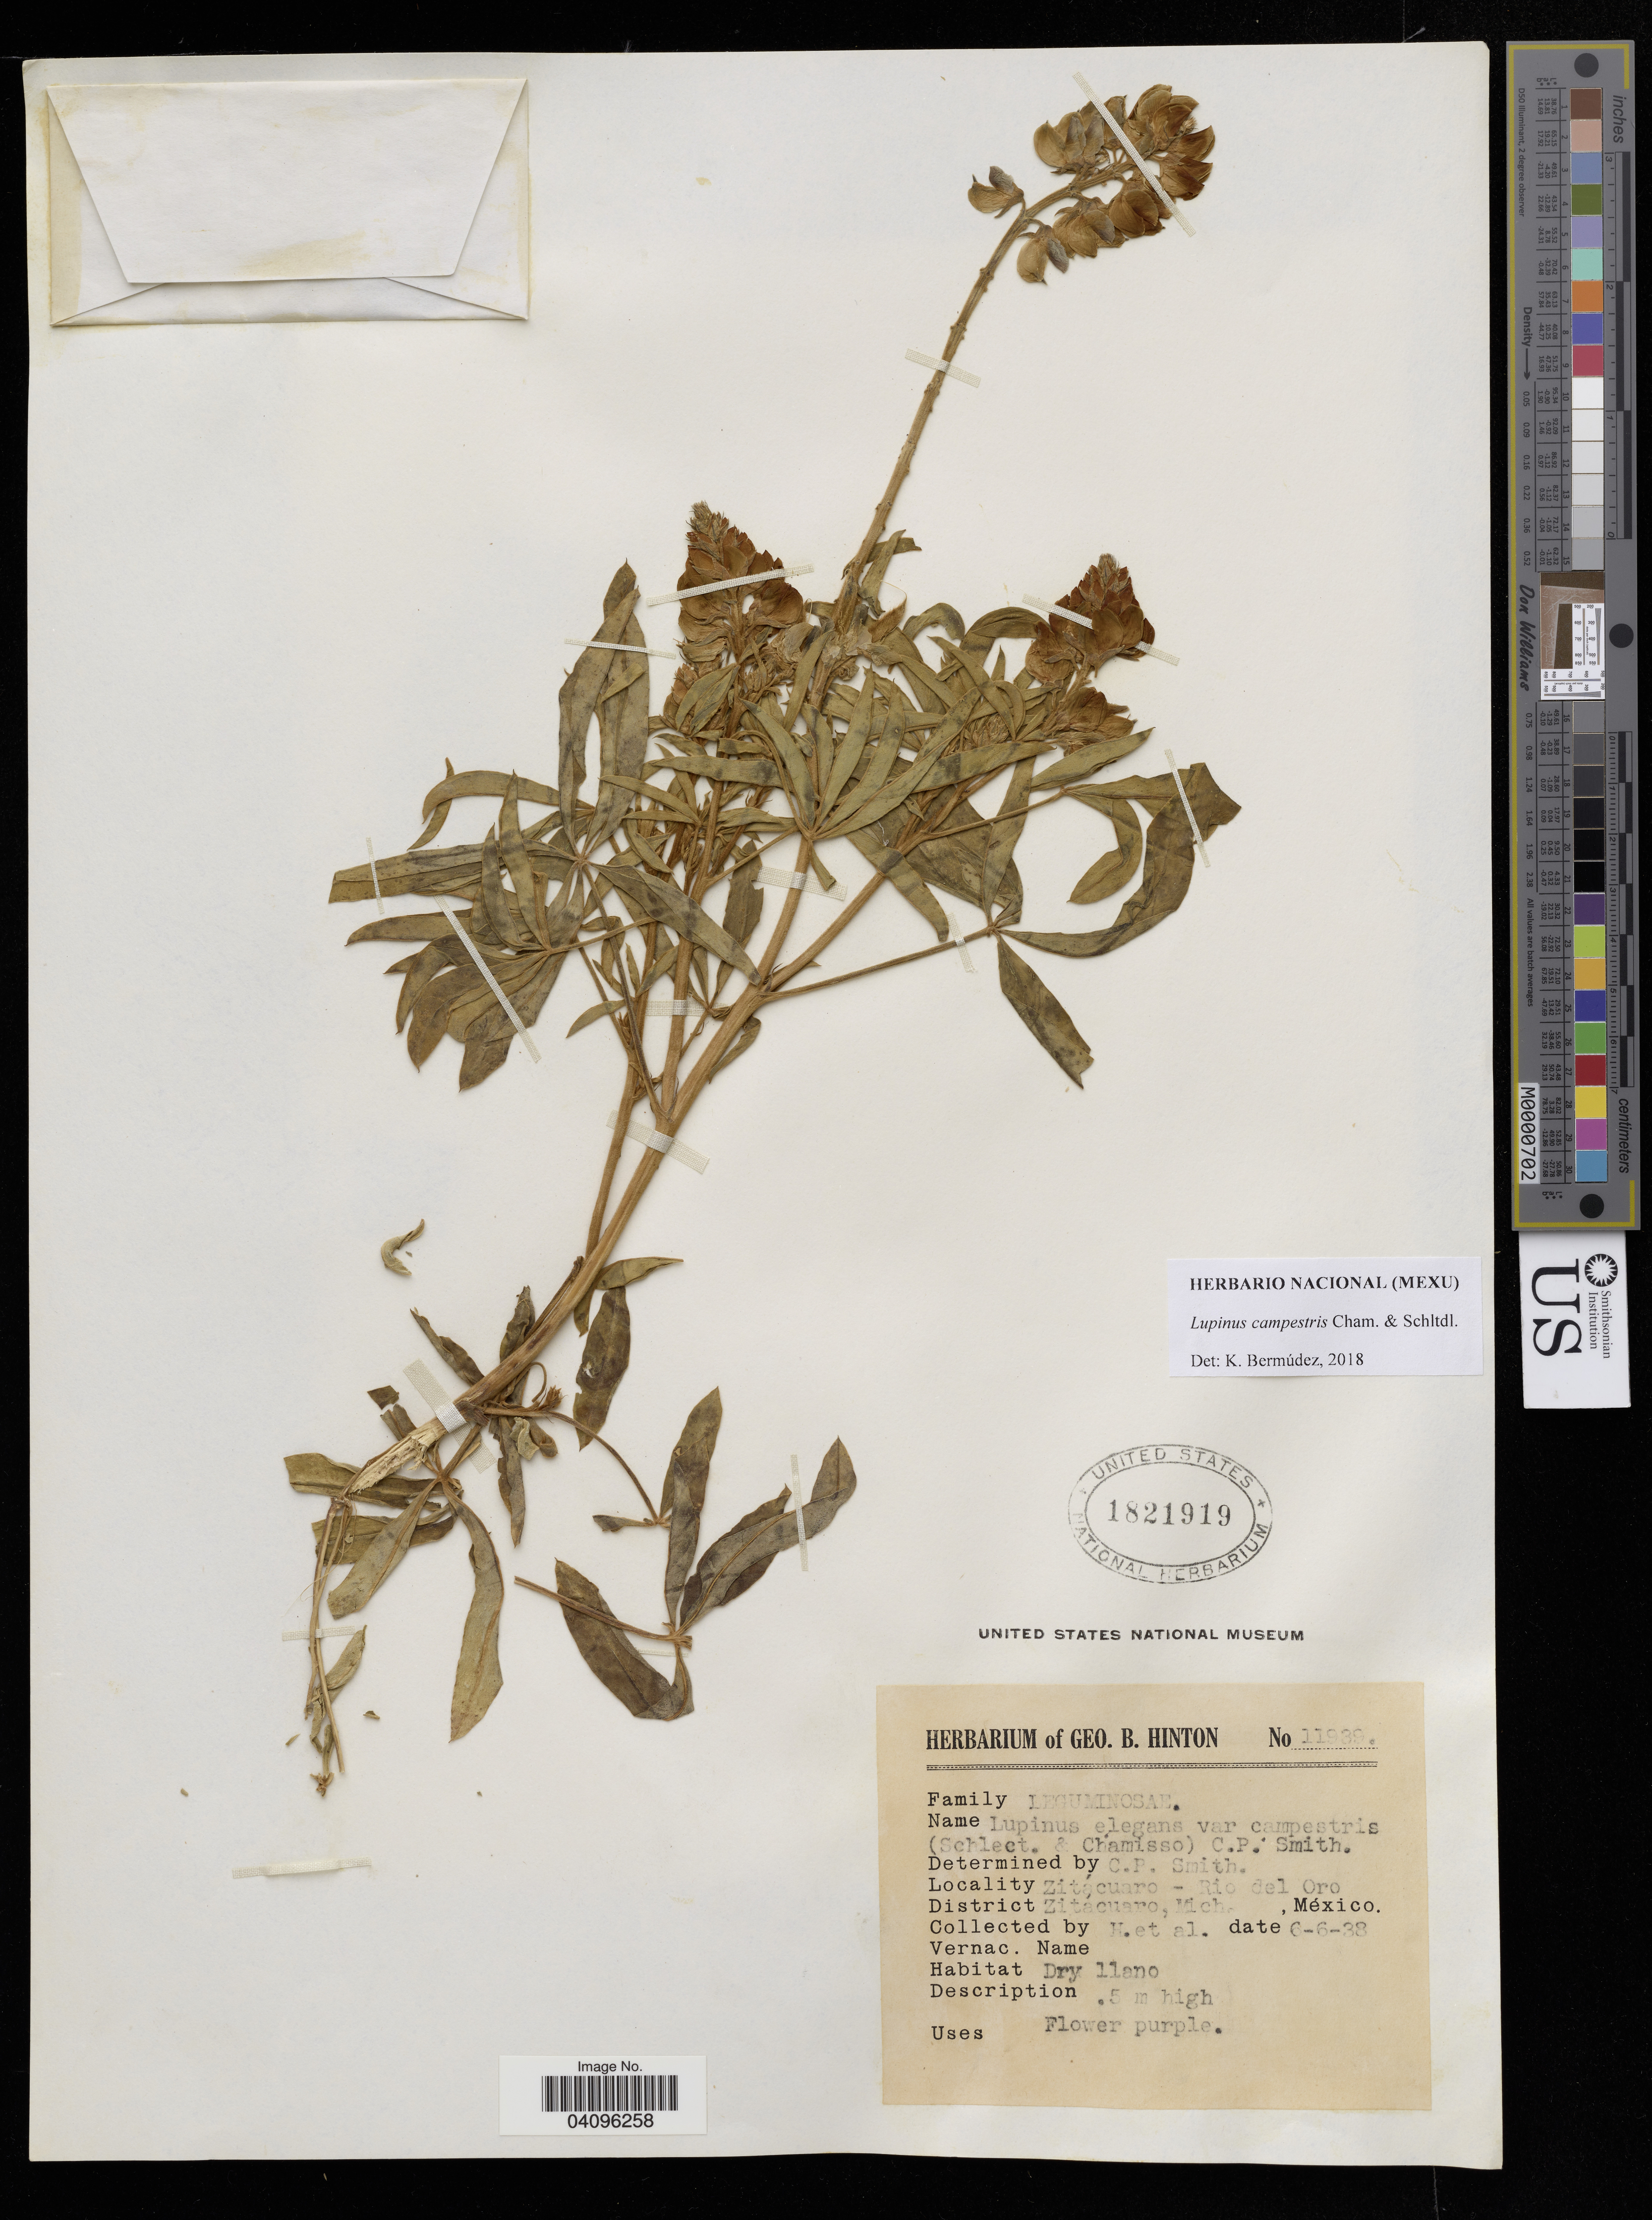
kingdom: Plantae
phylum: Tracheophyta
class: Magnoliopsida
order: Fabales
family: Fabaceae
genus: Lupinus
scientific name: Lupinus campestris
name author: Cham. & Schltdl.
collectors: -- Hinton & et al.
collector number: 11939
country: Mexico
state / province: Michoacán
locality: Zitácuaro - Rio del Oro.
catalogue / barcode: US 1821919